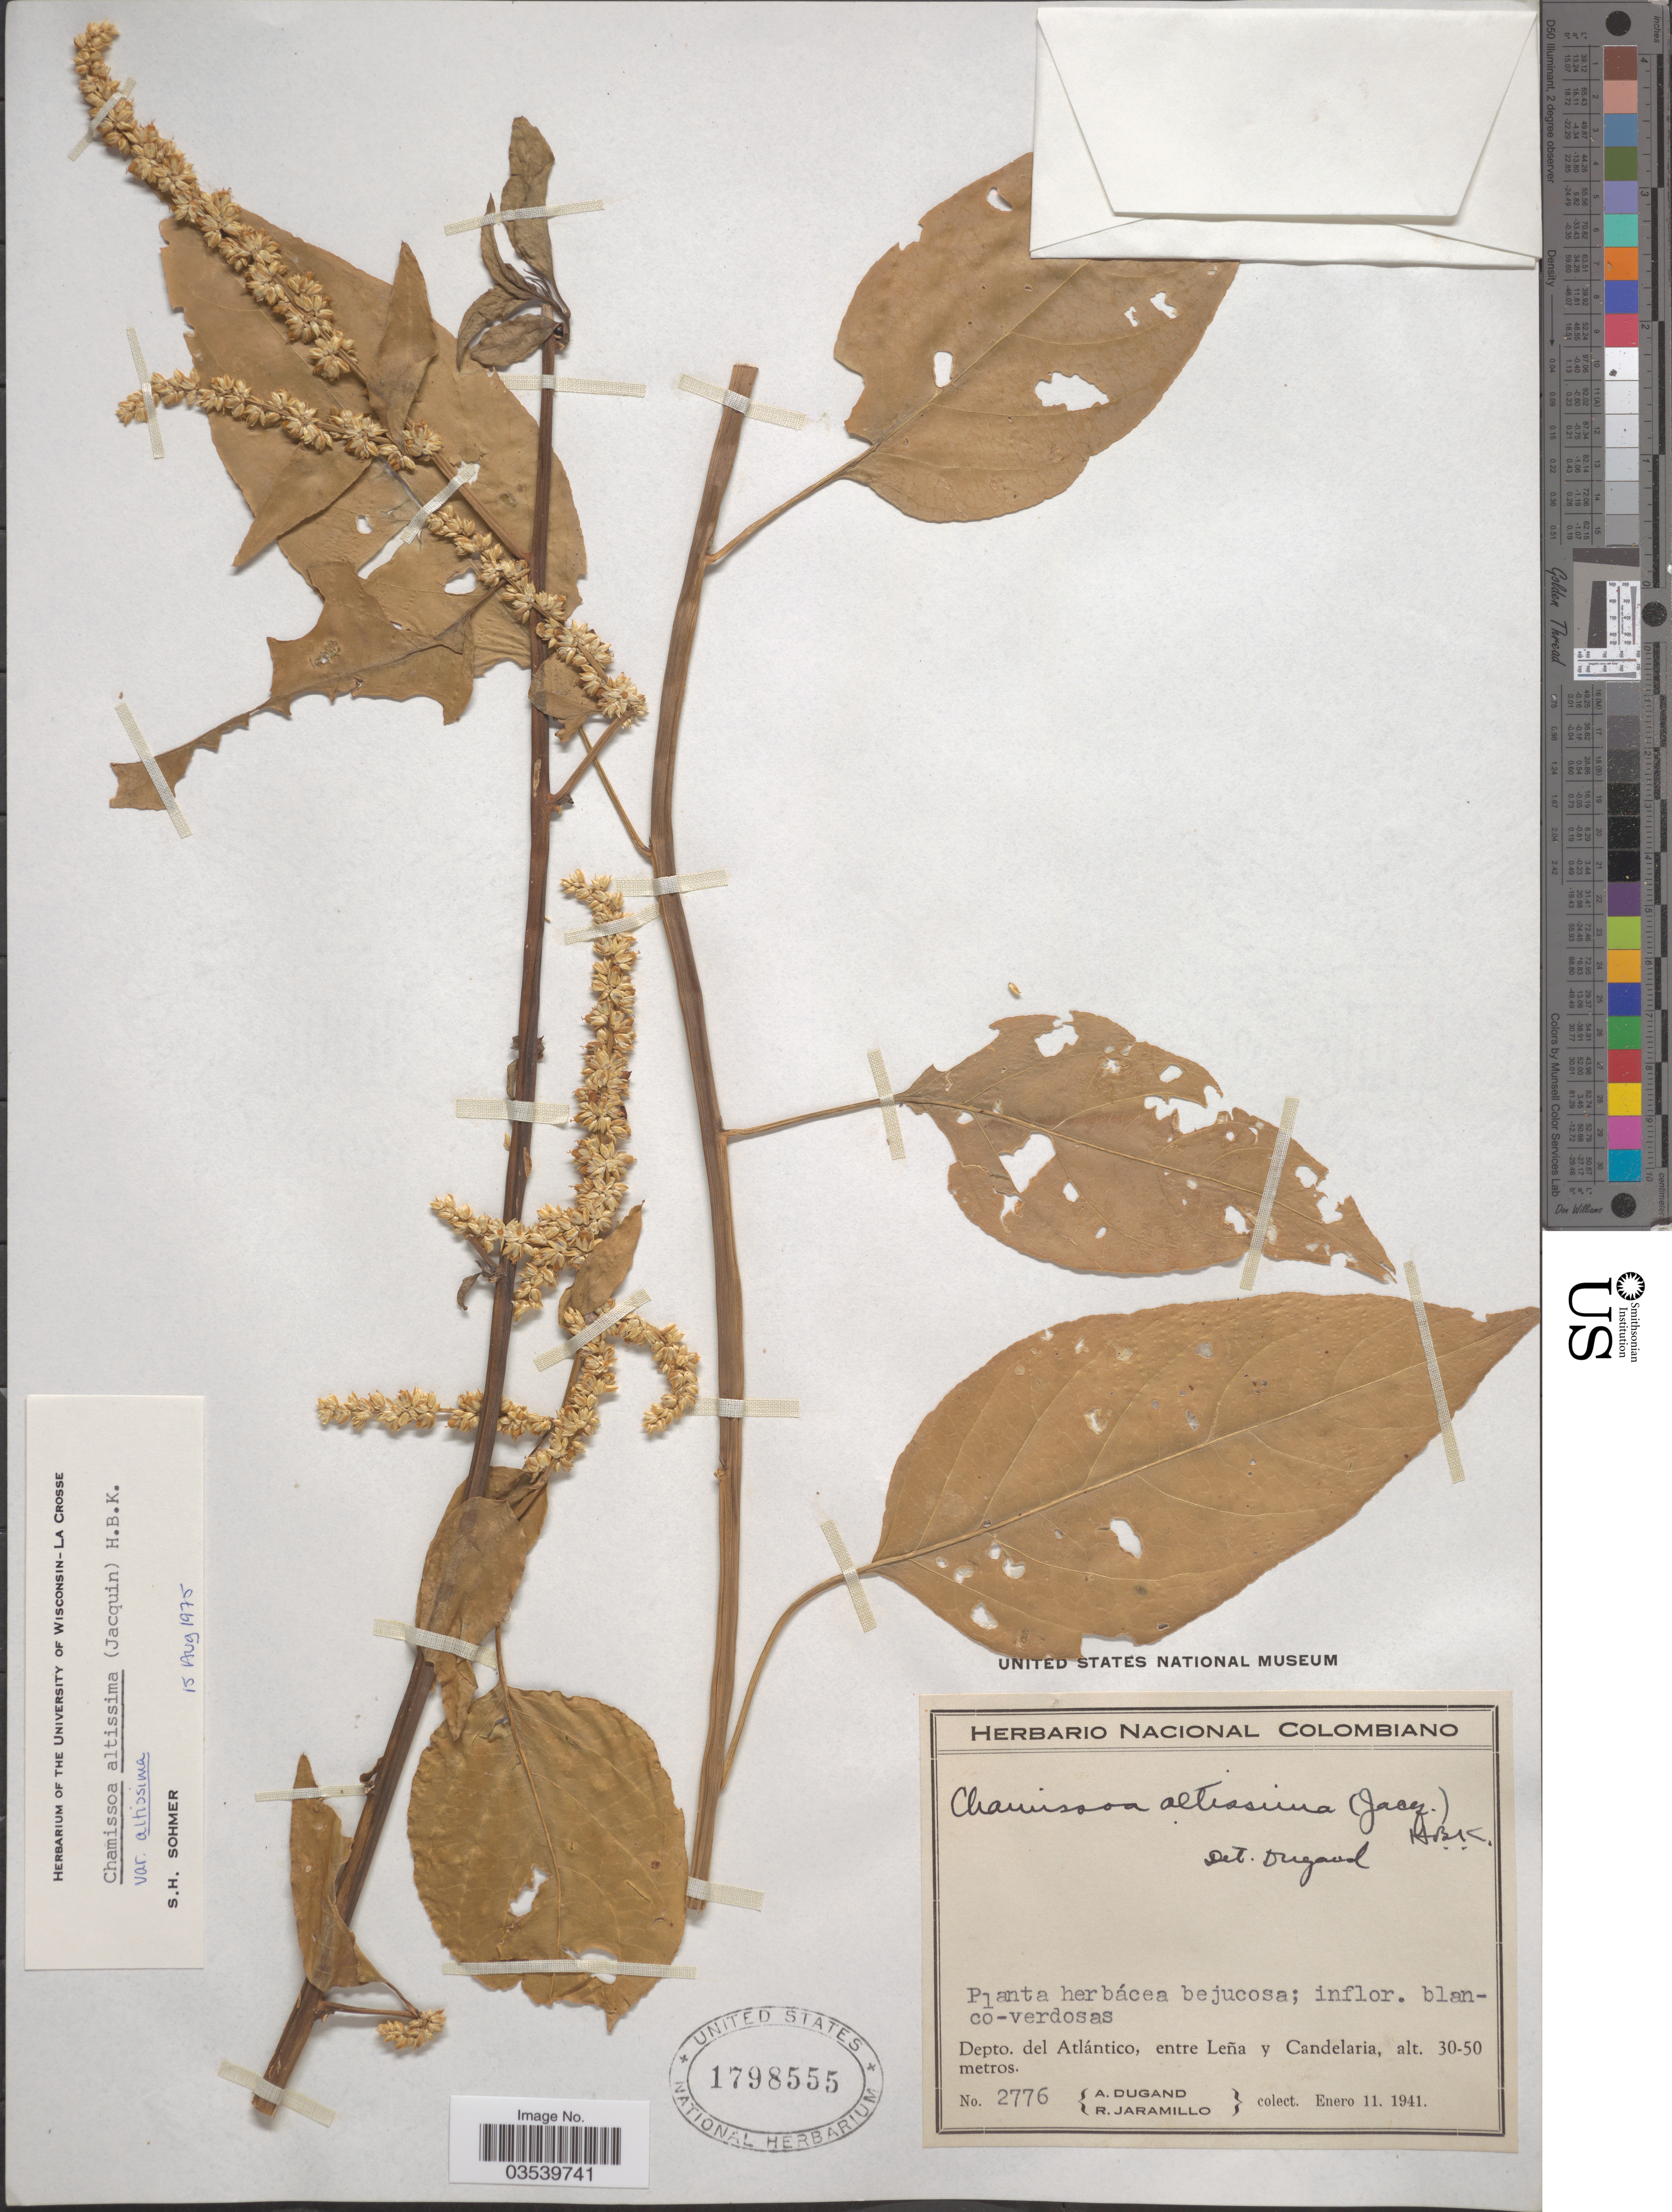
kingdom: Plantae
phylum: Tracheophyta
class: Magnoliopsida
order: Caryophyllales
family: Amaranthaceae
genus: Chamissoa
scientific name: Chamissoa altissima var. altissima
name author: (Jacq.) Kunth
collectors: A. Dugand & R. Jaramillo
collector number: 2776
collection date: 1941-01-11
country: Colombia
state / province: Atlántico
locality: Depto. del Atlántico, entre Leña y Candelaria.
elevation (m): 30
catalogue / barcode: US 1798555